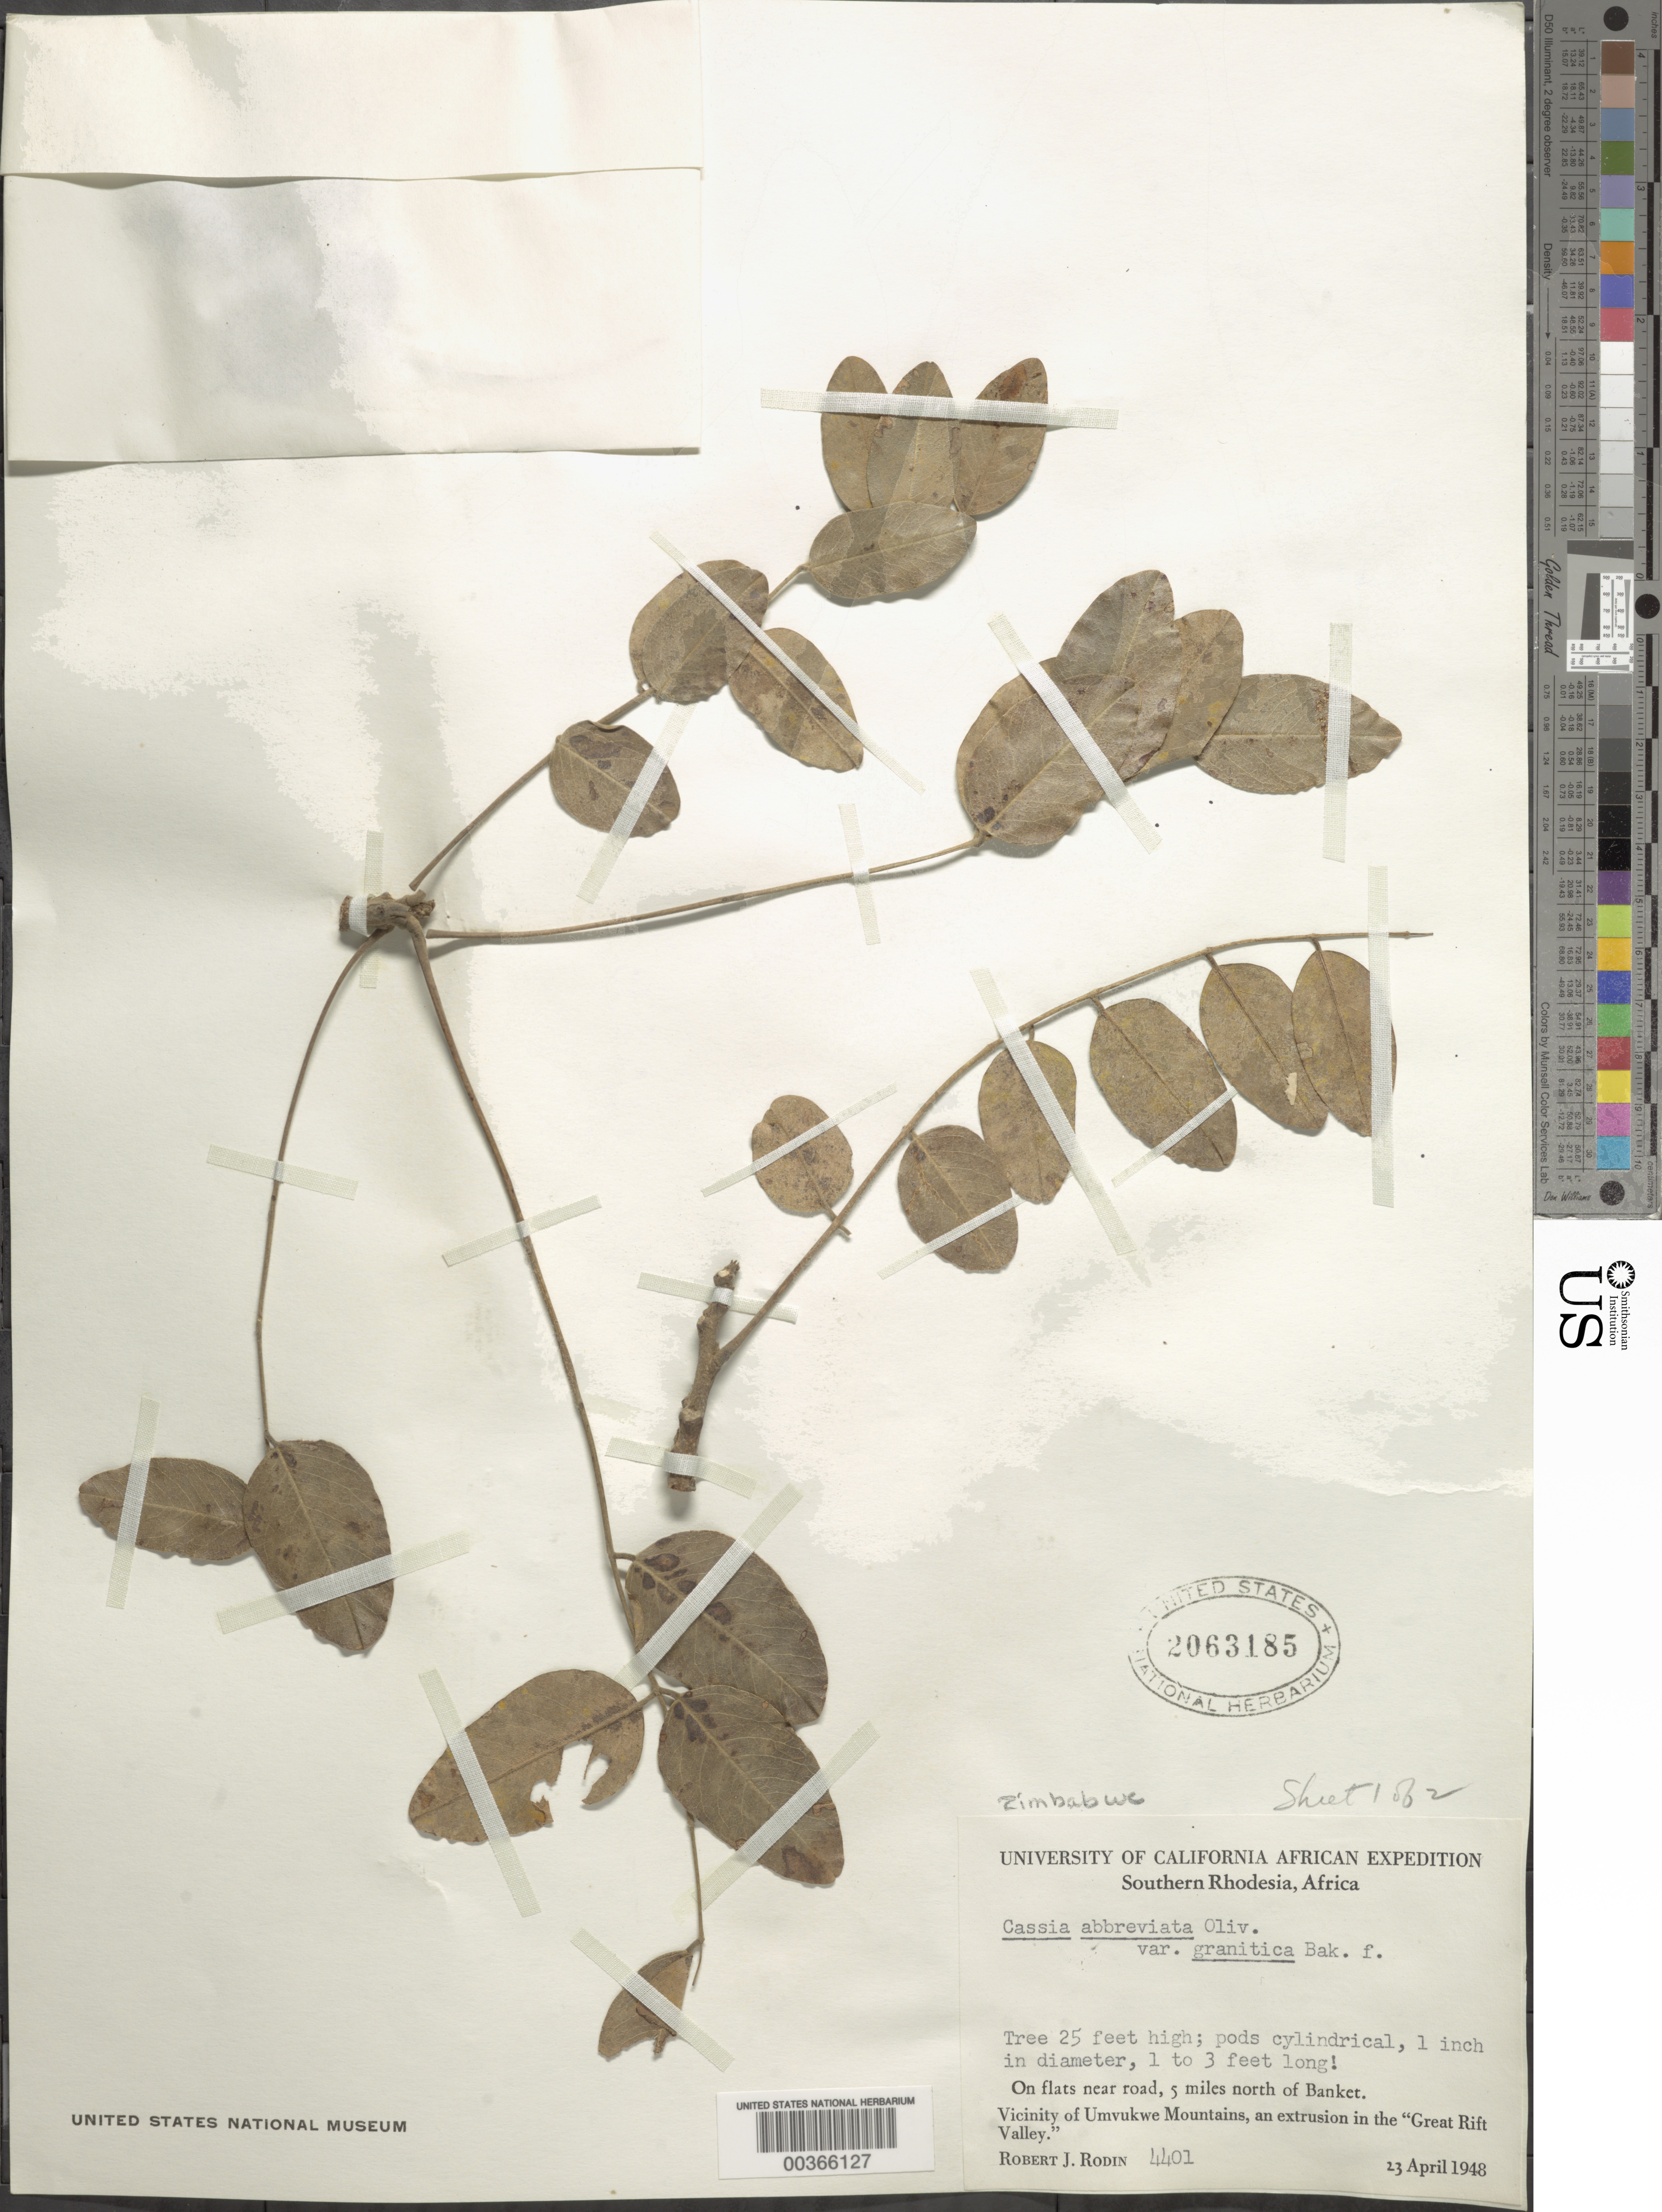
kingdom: Plantae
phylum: Tracheophyta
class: Magnoliopsida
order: Fabales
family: Fabaceae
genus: Cassia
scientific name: Cassia abbreviata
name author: Oliv.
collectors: R. J. Rodin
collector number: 4401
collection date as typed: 23 Apr 1948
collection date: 1948-04-23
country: Zimbabwe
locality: Vicinity of umvukwe mountains, an extrusion in the "great rift valley"; 5 mi n of banker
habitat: On flats near road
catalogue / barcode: US 2063185